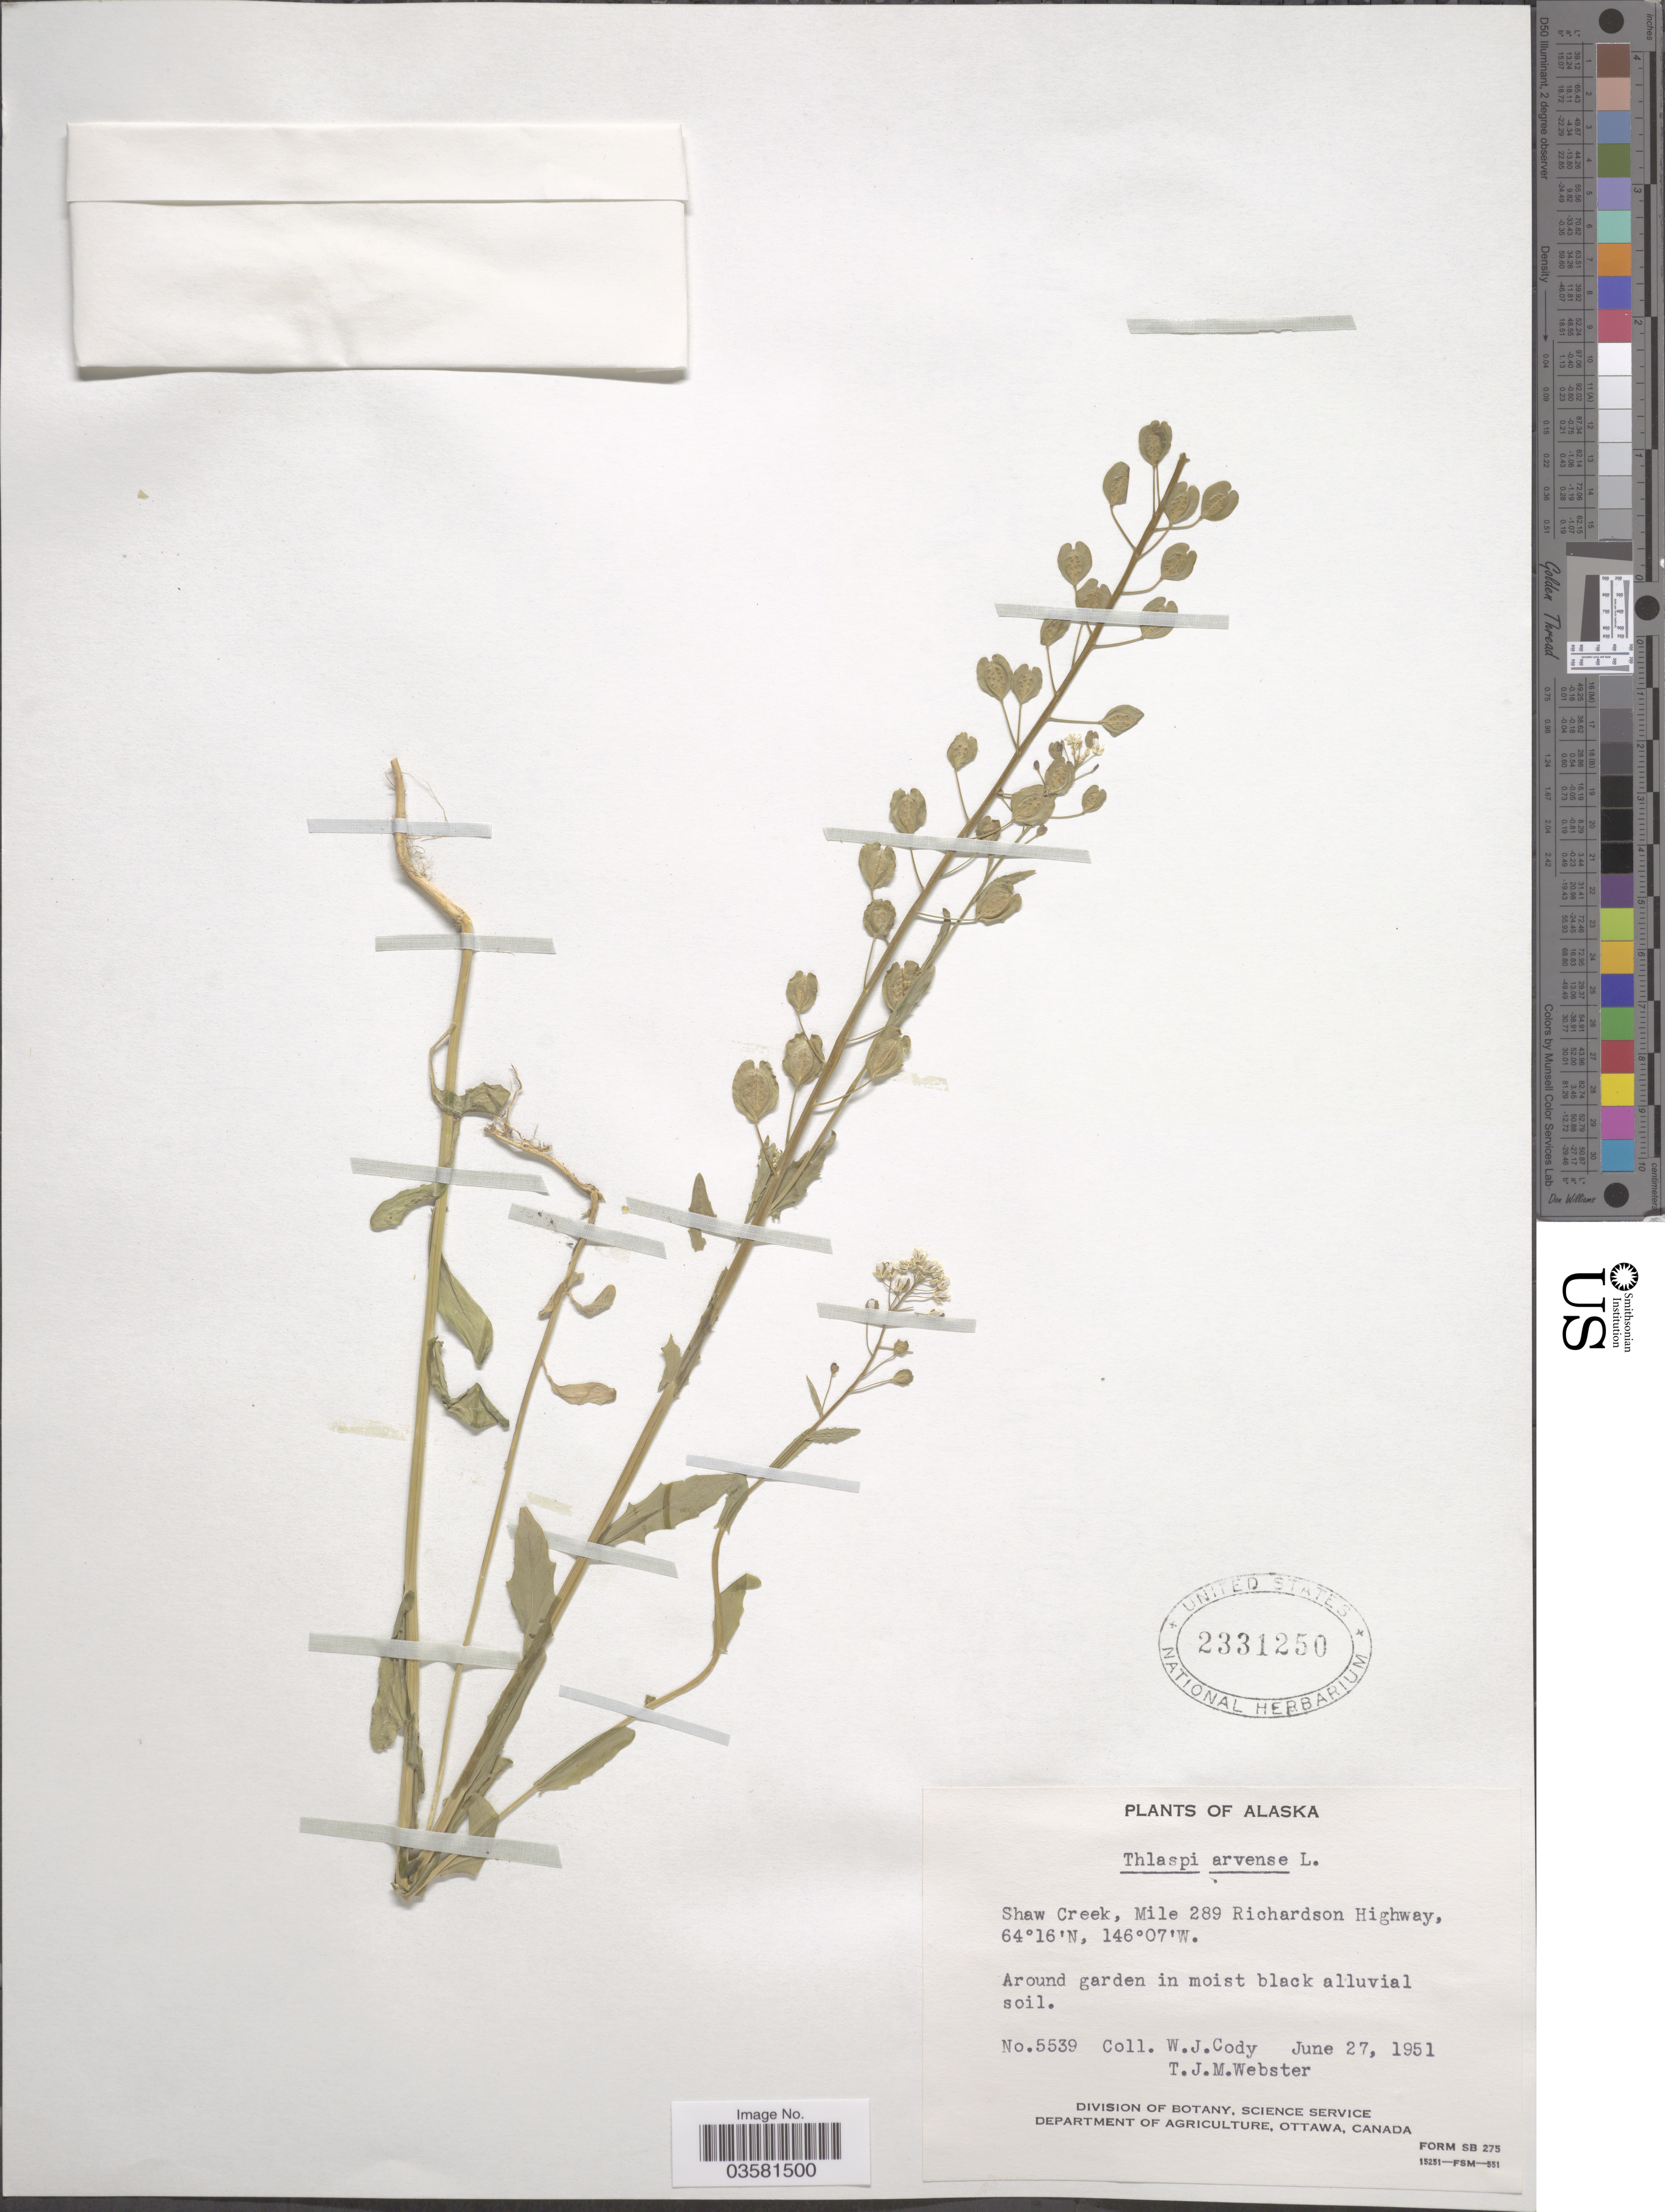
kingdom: Plantae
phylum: Tracheophyta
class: Magnoliopsida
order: Brassicales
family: Brassicaceae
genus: Thlaspi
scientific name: Thlaspi arvense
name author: L.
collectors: W. Cody & T. J. Webster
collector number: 5539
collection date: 1951-06-27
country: United States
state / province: Alaska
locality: Shaw Creek, Mile 289 Richardson Highway.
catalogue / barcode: US 2331250